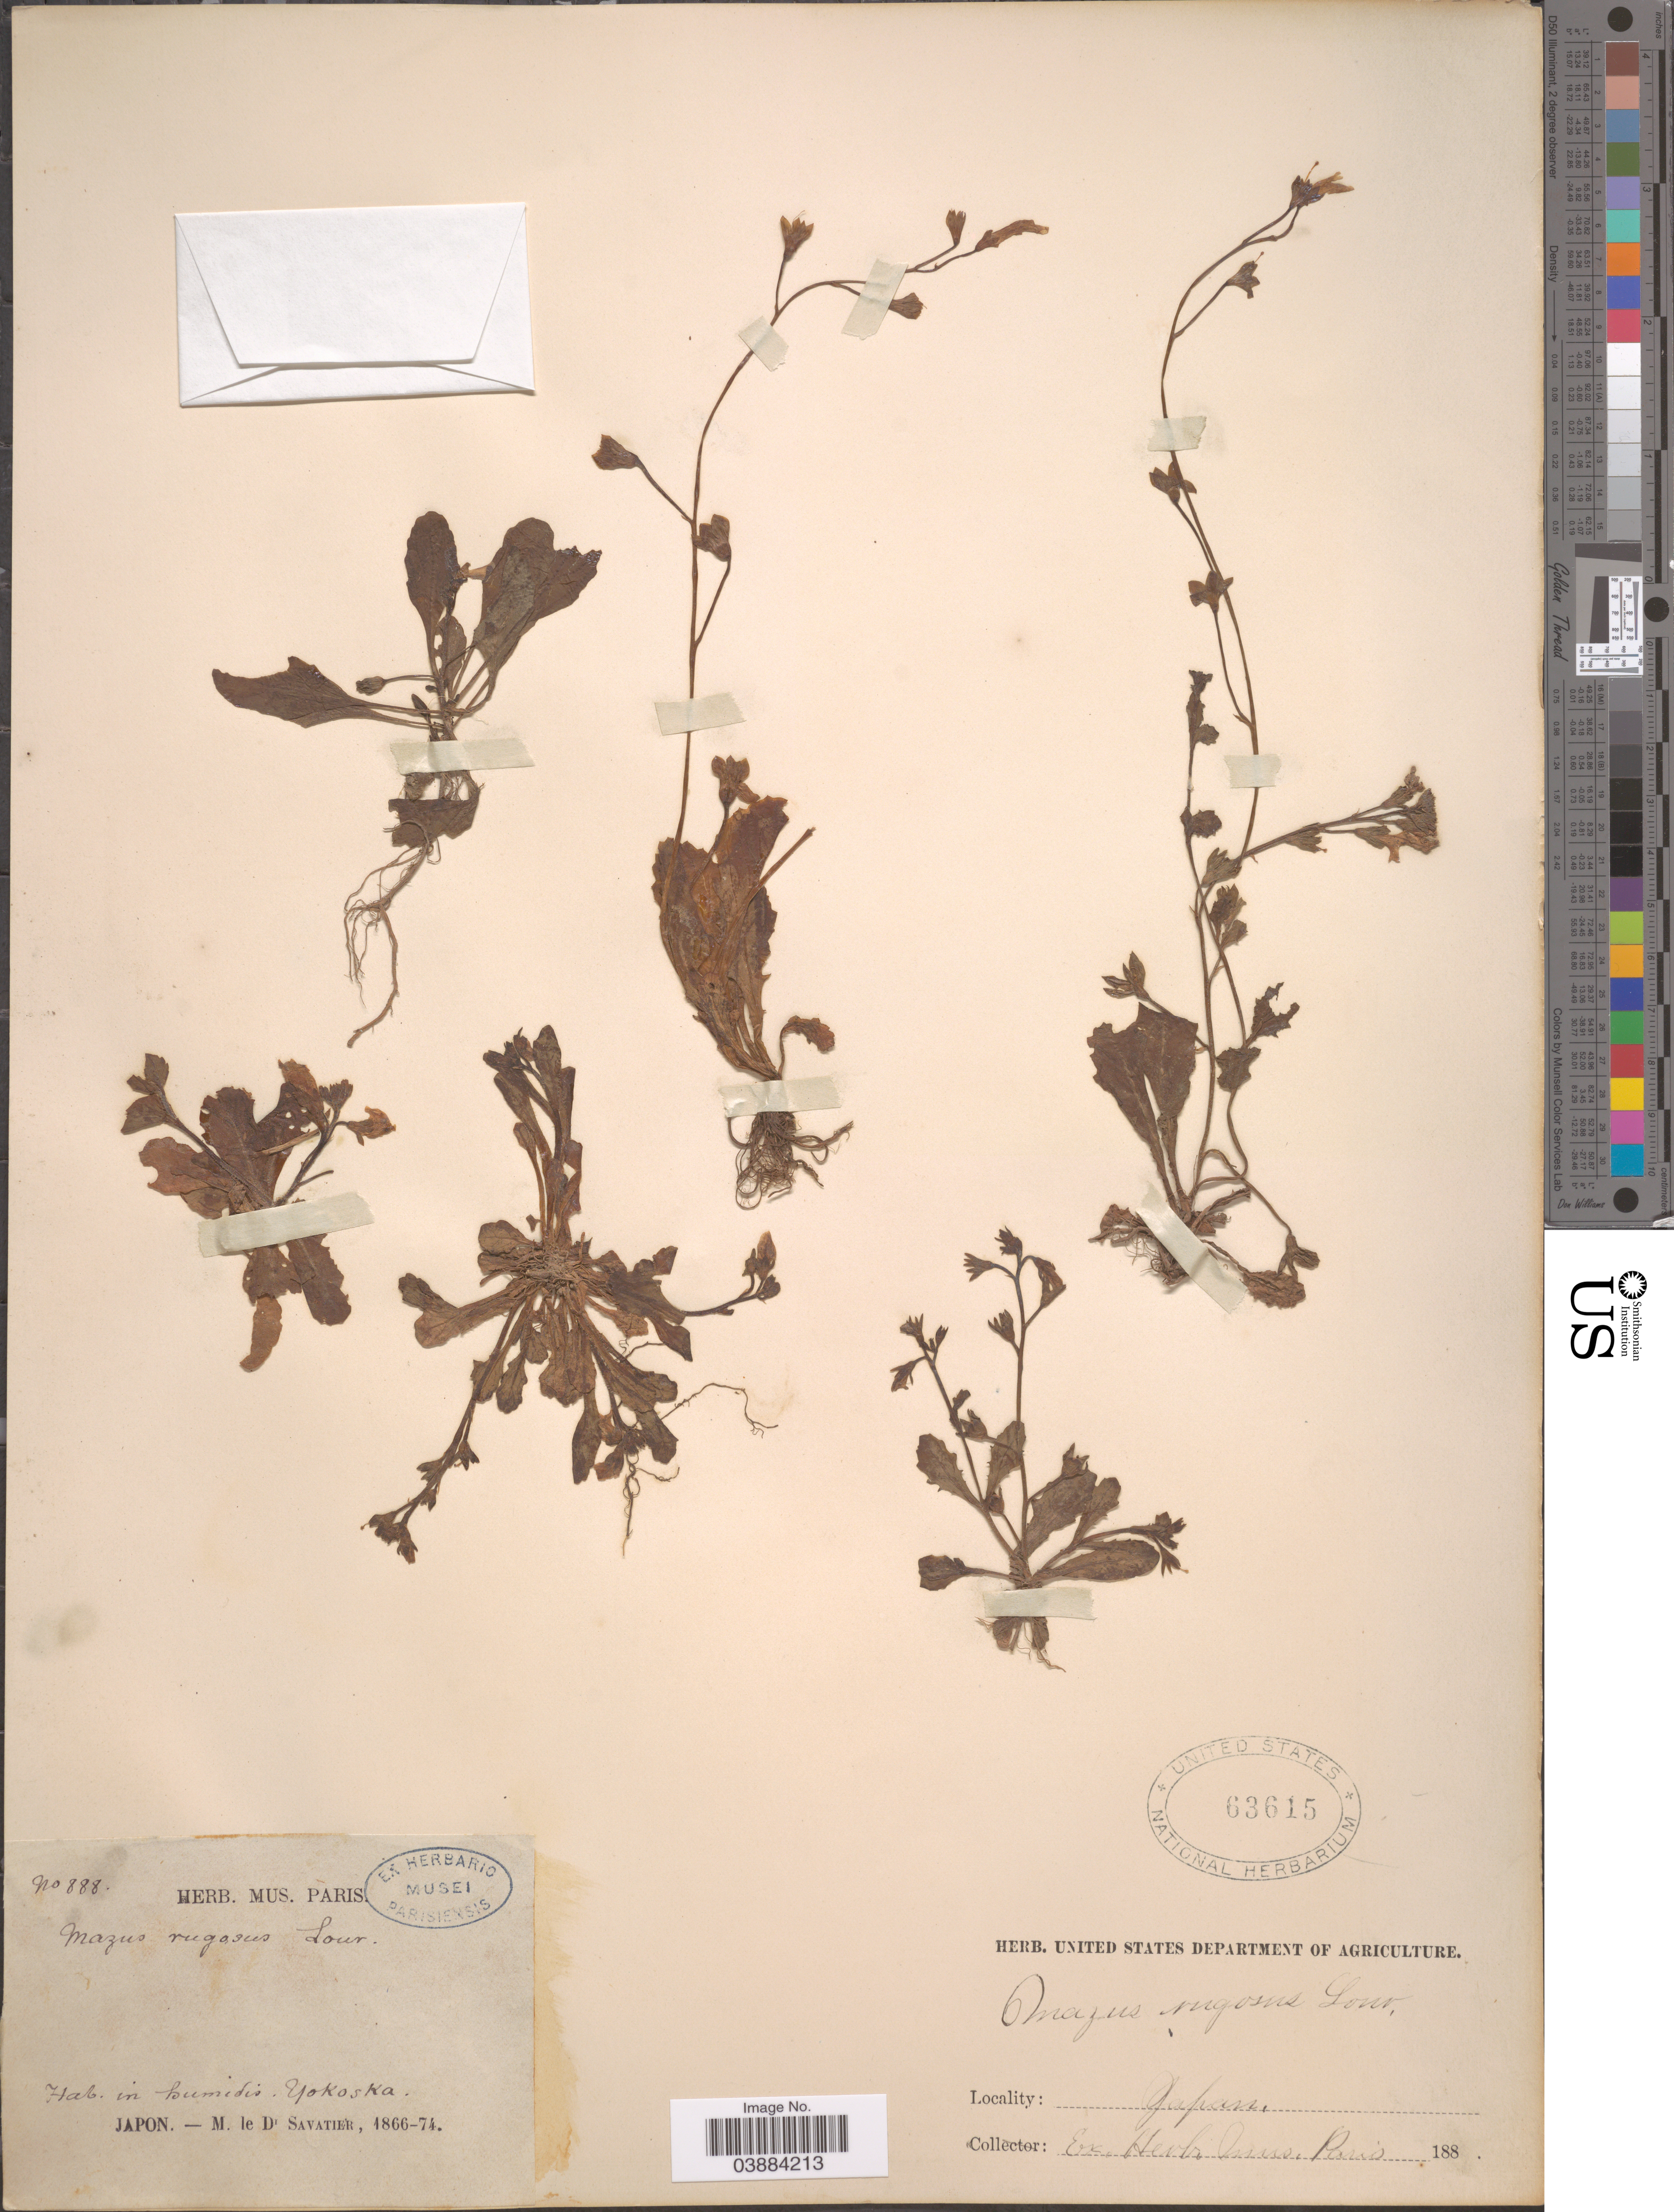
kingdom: Plantae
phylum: Tracheophyta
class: Magnoliopsida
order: Lamiales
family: Mazaceae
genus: Mazus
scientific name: Mazus pumilus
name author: (Burm. f.) Steenis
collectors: M. D' Savatier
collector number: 888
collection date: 1866/1874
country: Japan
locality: In humidis Yokoska.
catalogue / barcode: US 63615